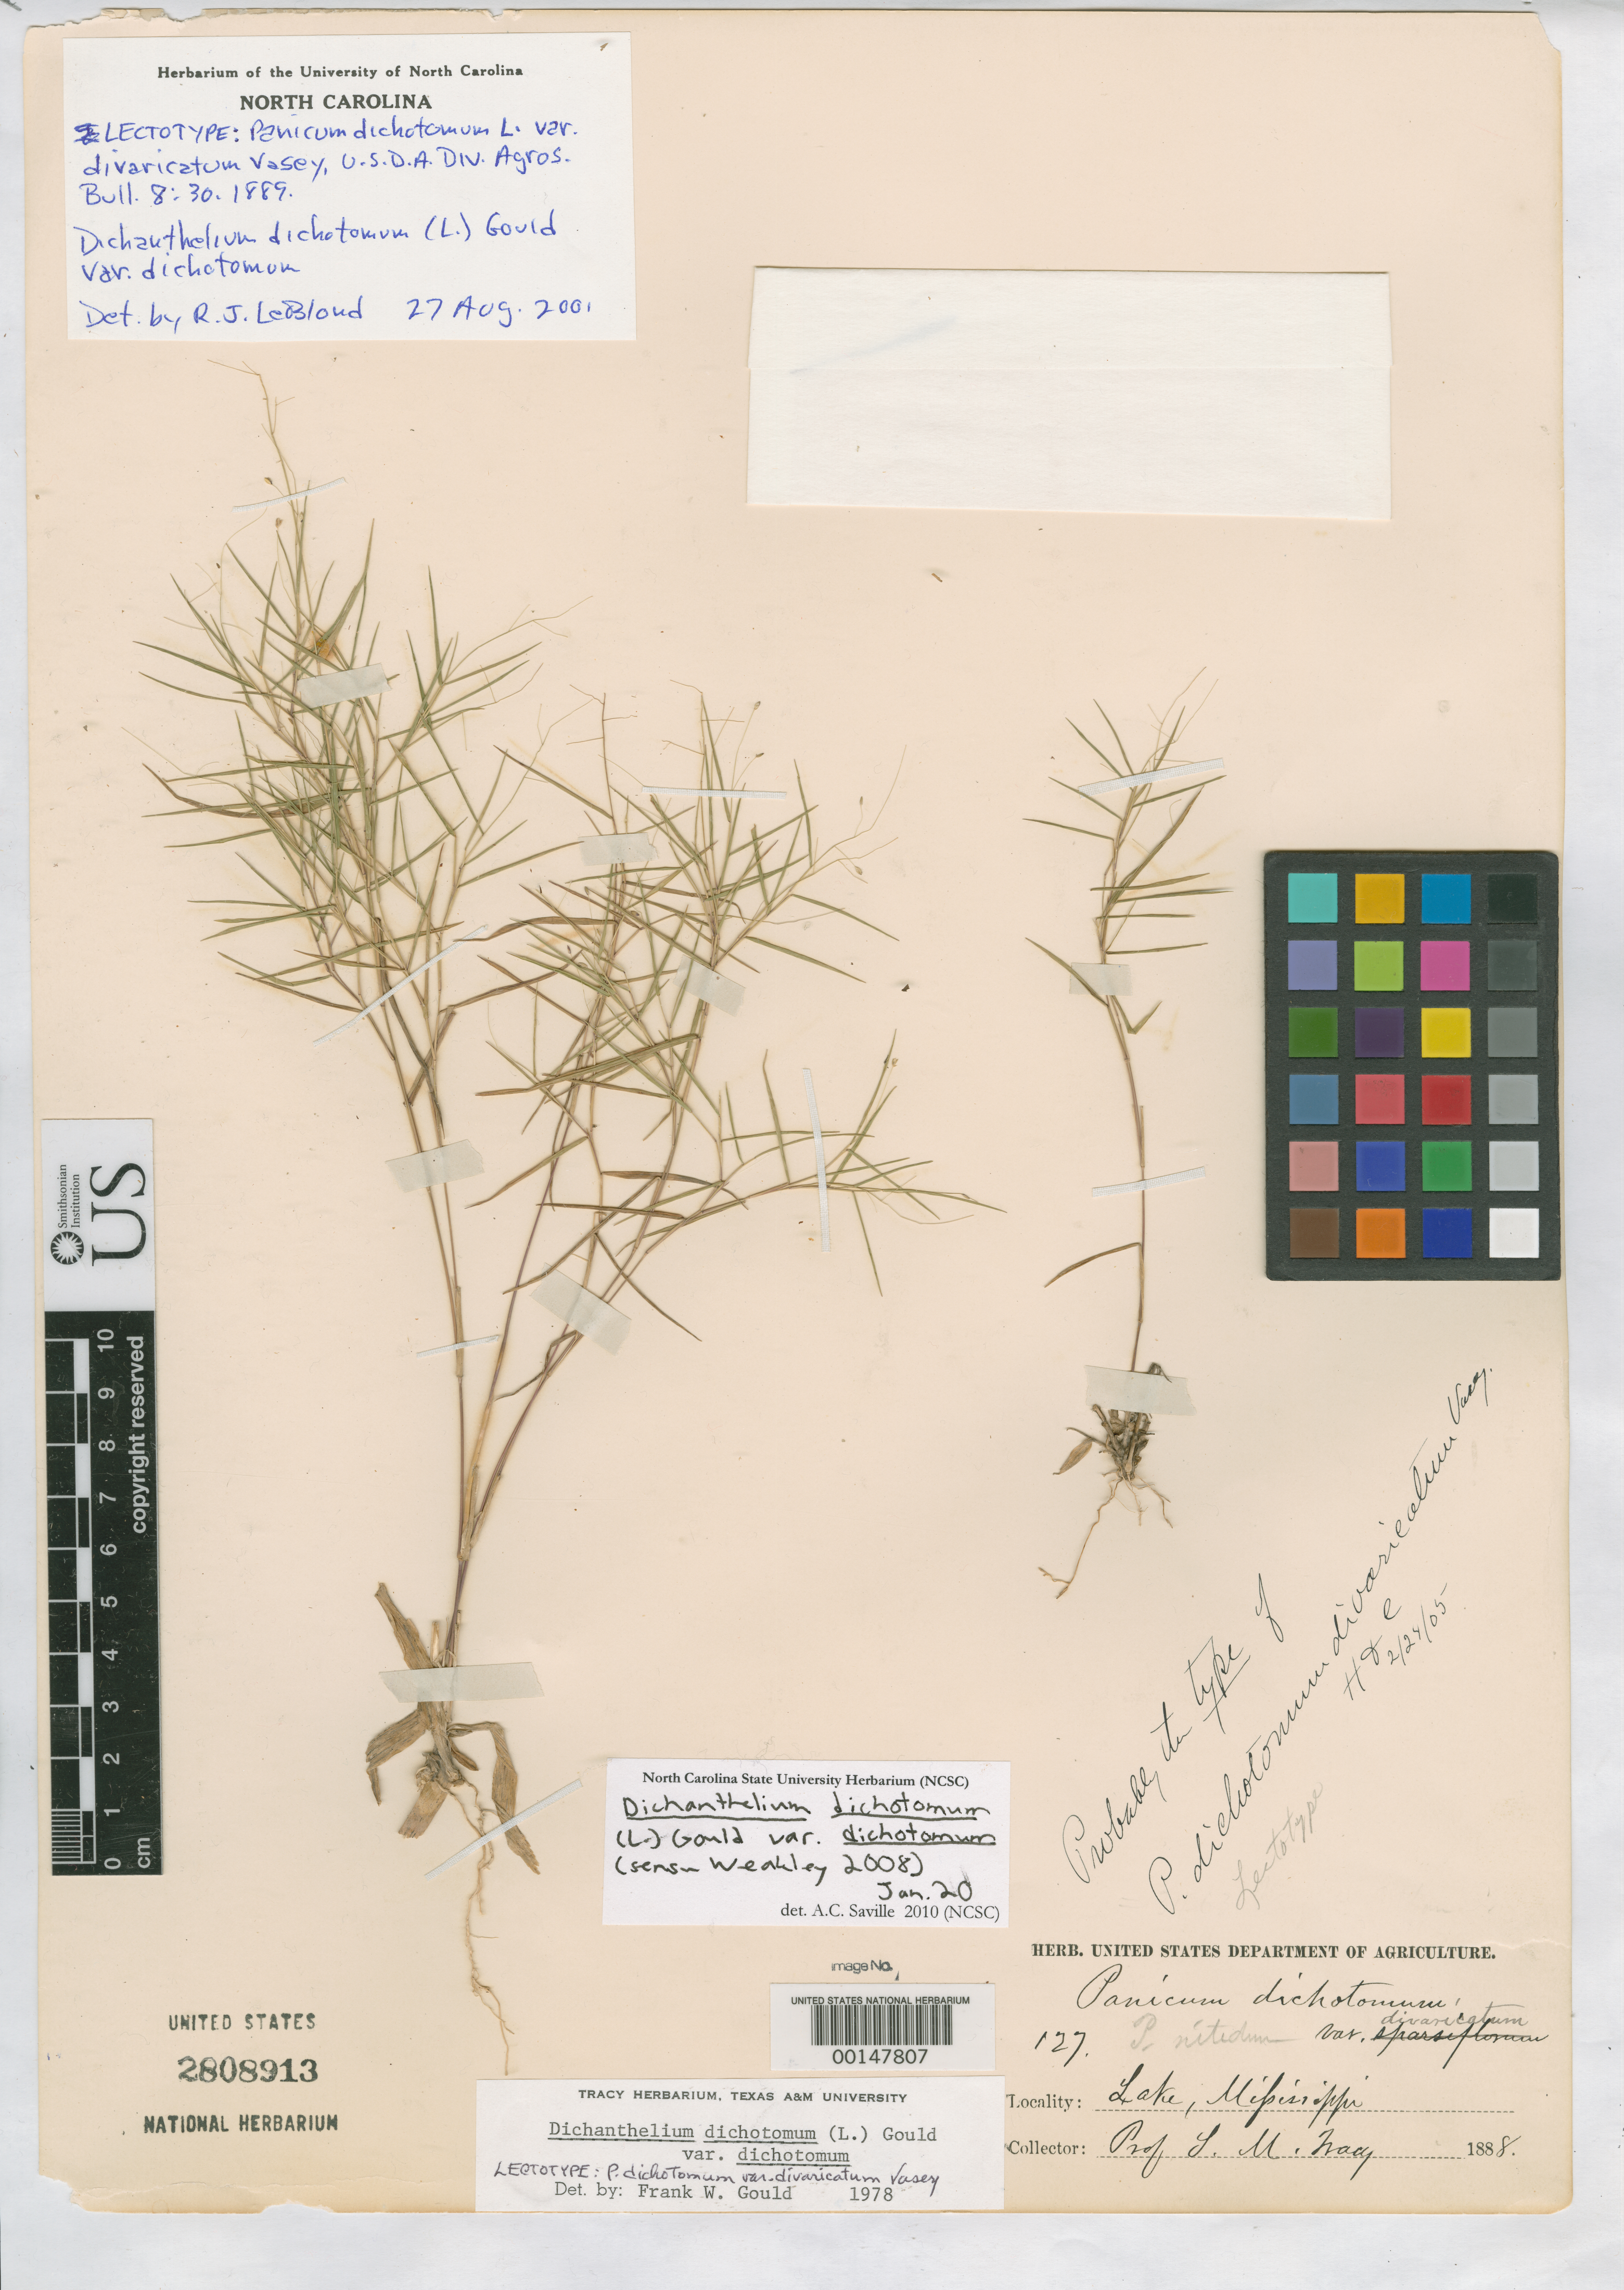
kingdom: Plantae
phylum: Tracheophyta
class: Liliopsida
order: Poales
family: Poaceae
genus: Panicum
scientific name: Panicum dichotomum var. divaricatum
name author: Vasey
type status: Lectotype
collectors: S. M. Tracy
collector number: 127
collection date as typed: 1888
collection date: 1888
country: United States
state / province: Mississippi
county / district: Scott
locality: Lake.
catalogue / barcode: US 2808913